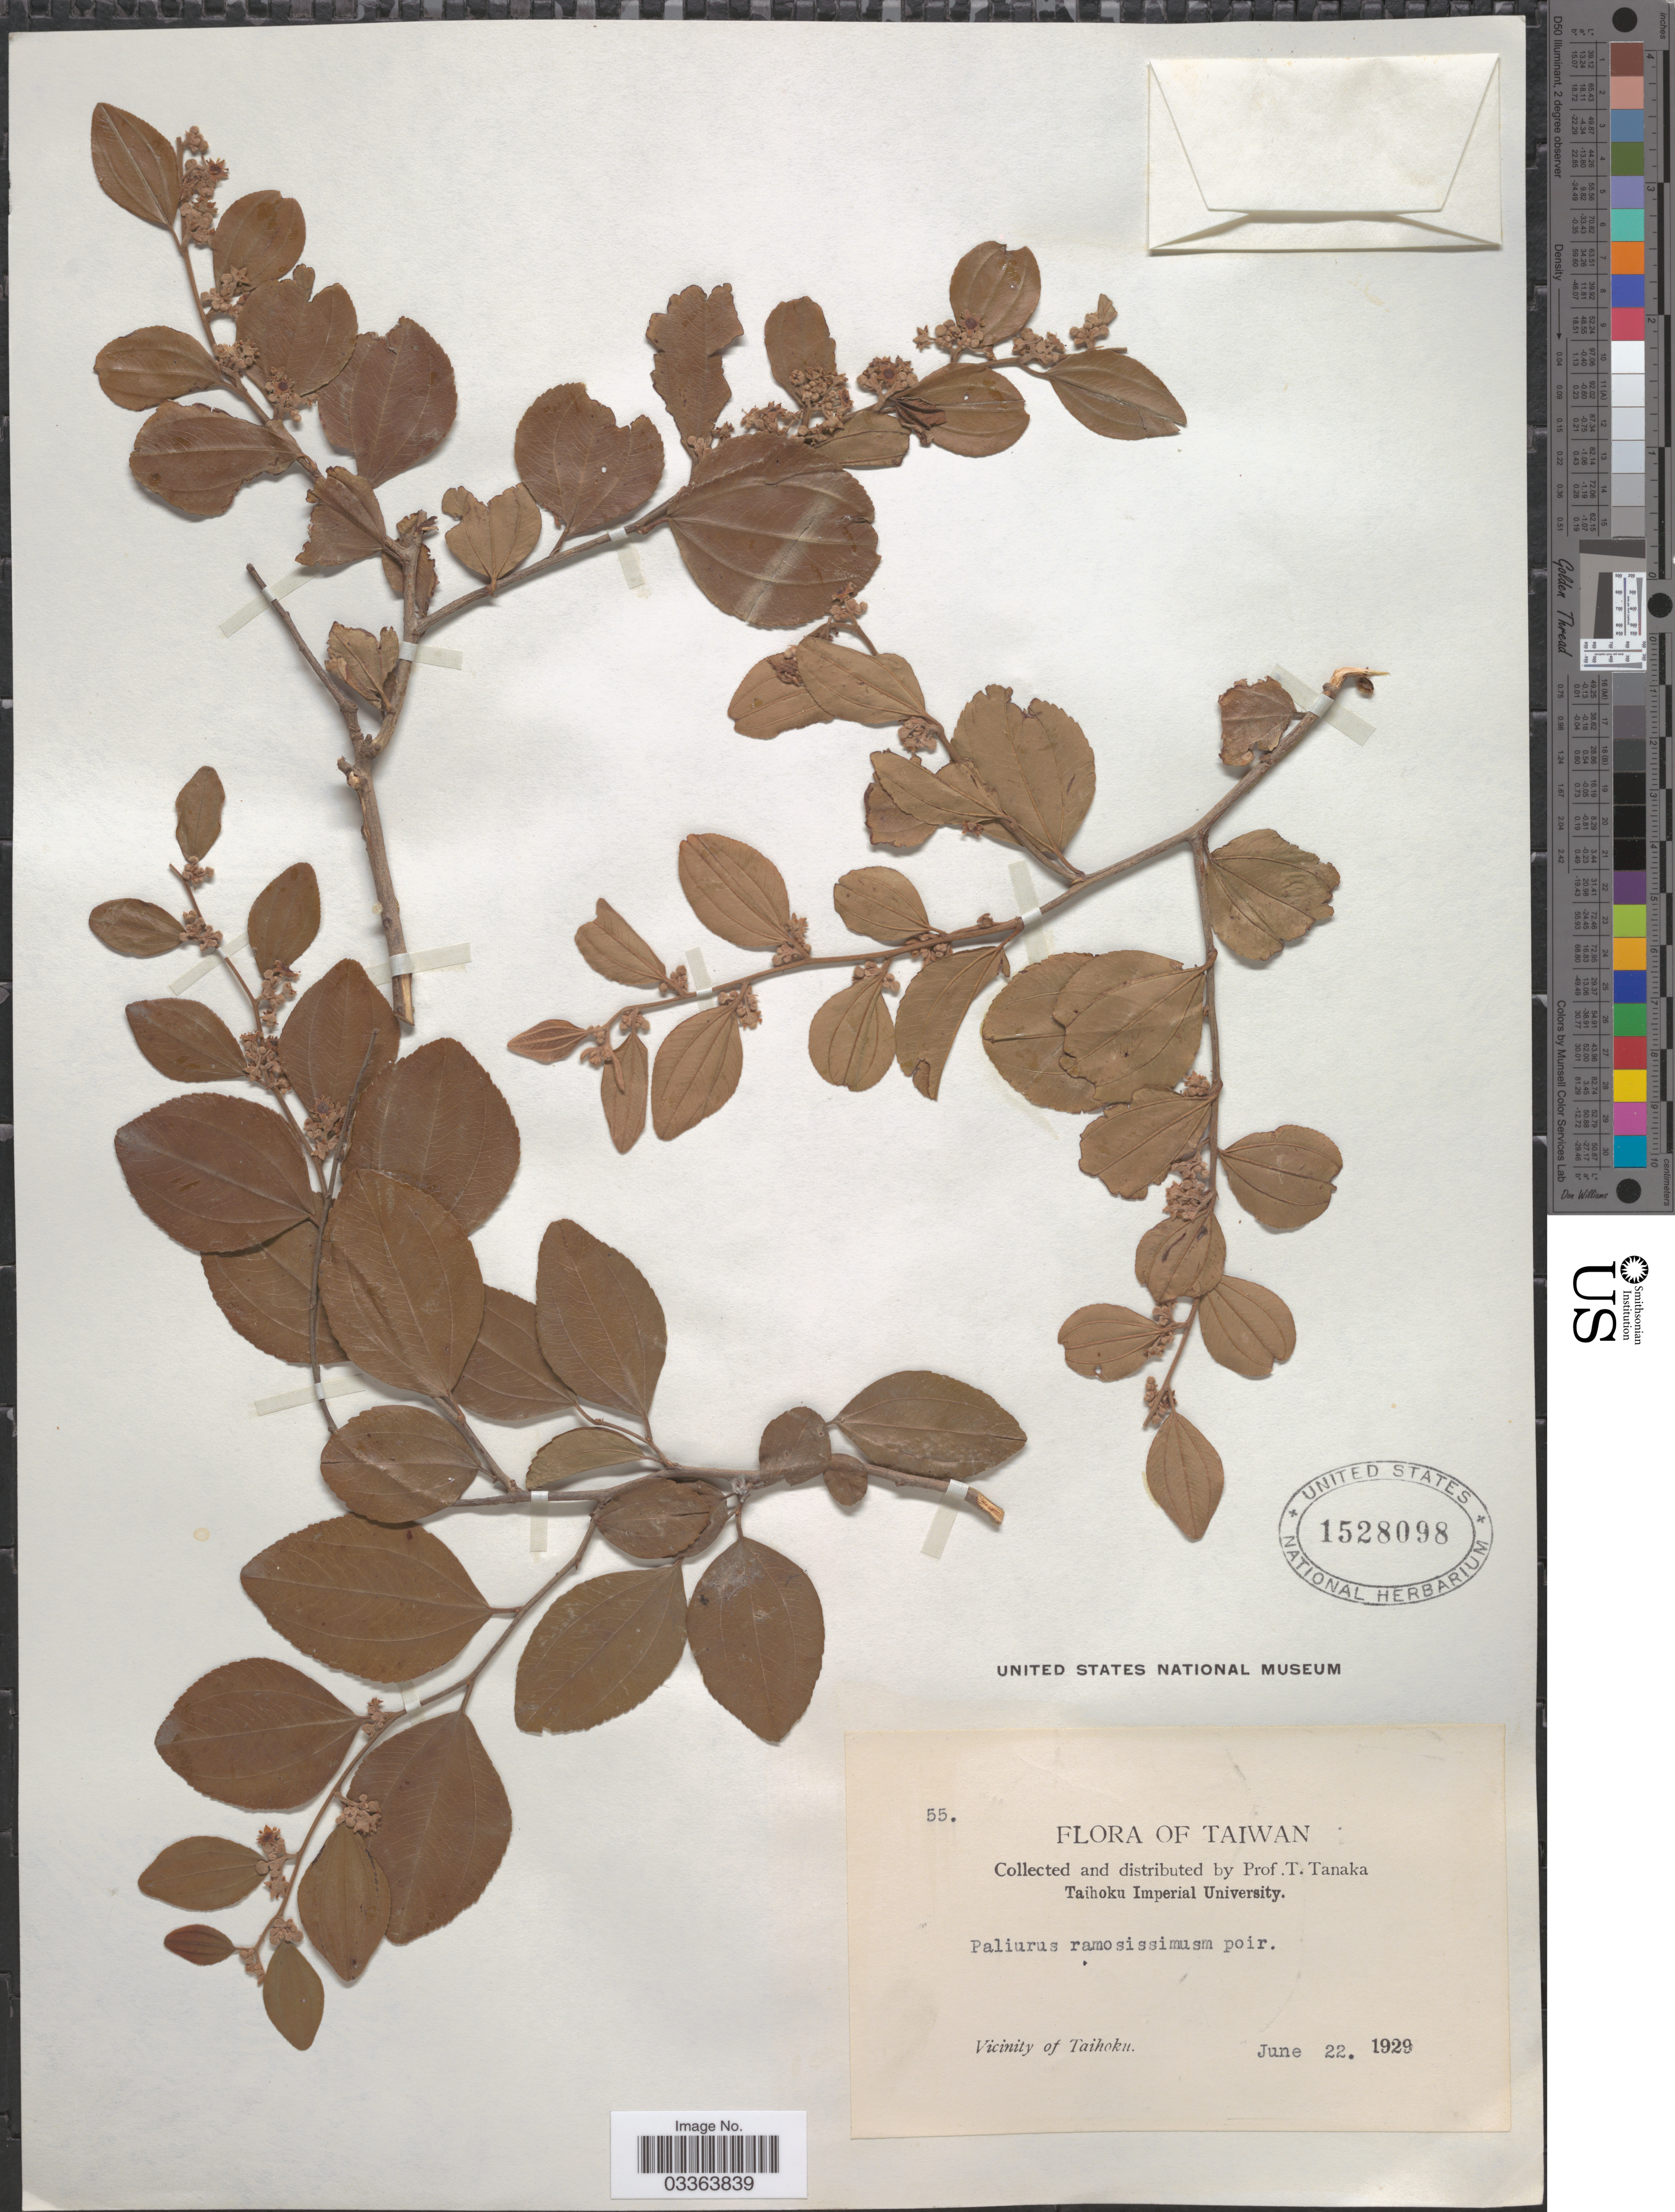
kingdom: Plantae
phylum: Tracheophyta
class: Magnoliopsida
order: Rosales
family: Rhamnaceae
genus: Paliurus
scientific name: Paliurus ramosissimus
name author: (Lour.) Poir.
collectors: T. Tanaka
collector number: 55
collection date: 1929-06-22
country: Taiwan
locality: Vicinity of Taihoku.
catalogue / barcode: US 1528098